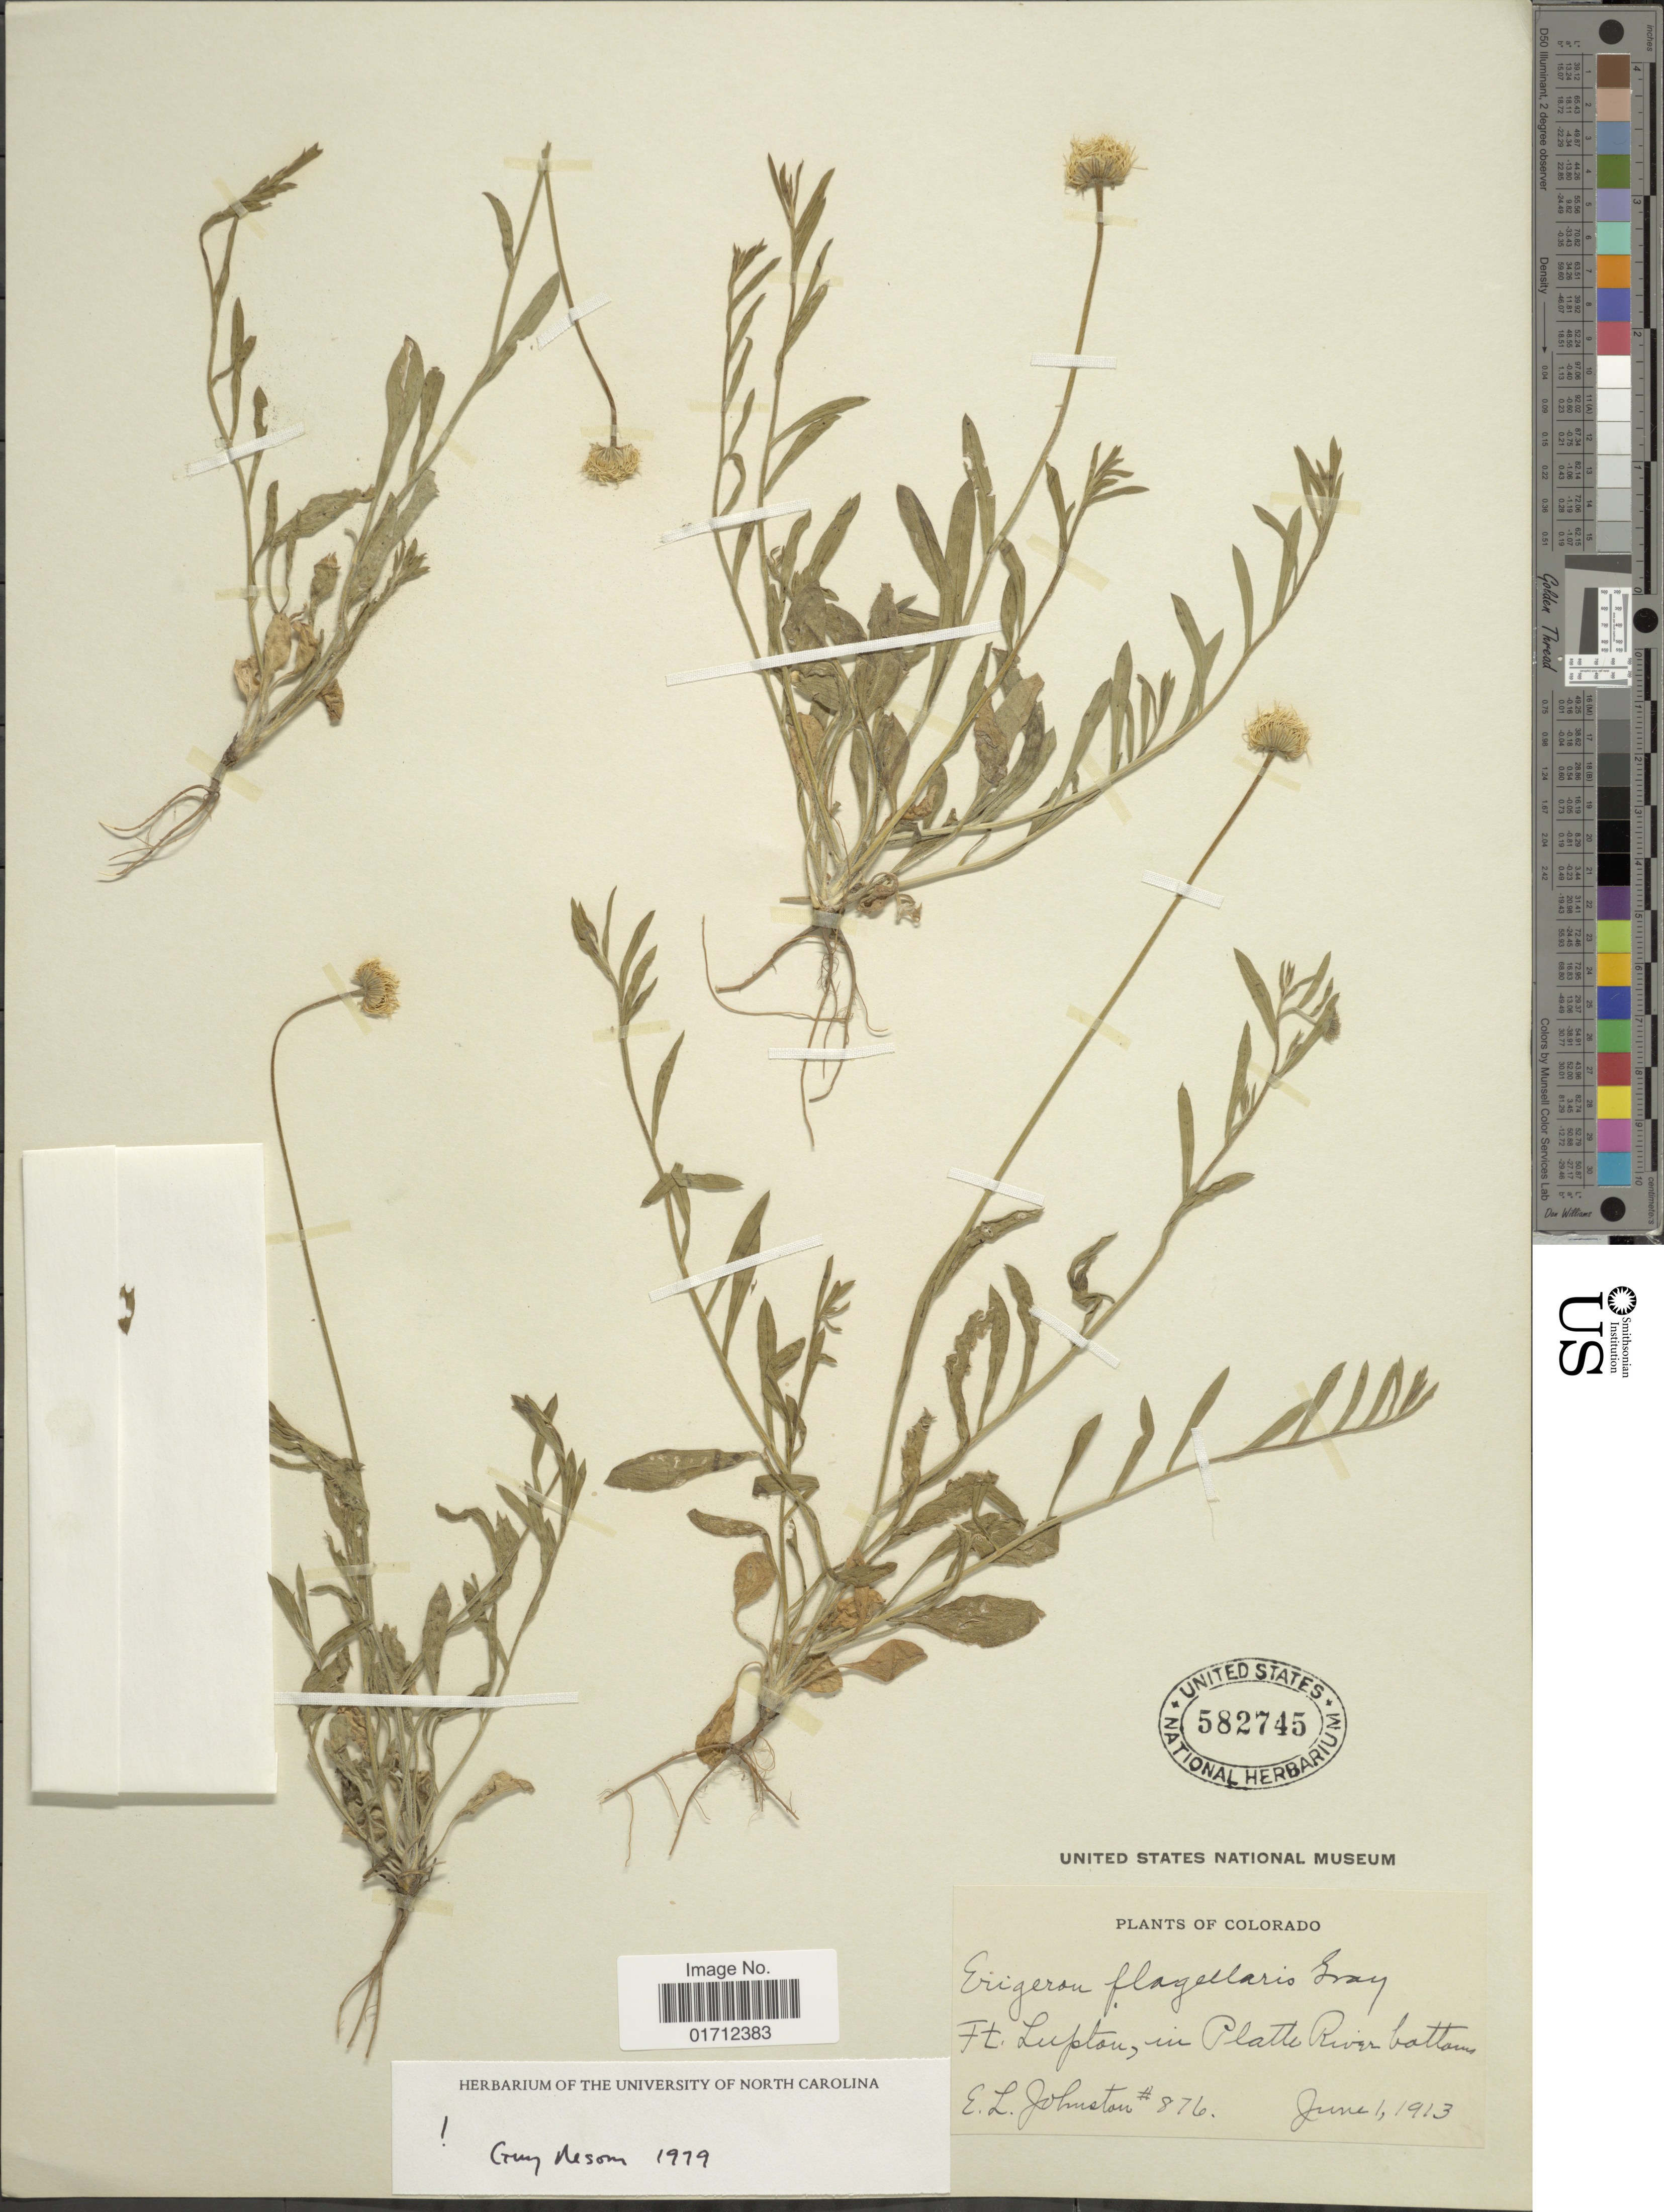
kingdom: Plantae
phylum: Tracheophyta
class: Magnoliopsida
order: Asterales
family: Asteraceae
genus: Erigeron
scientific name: Erigeron flagellaris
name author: A. Gray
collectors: E. L. Johnston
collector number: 876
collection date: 1913-06-01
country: United States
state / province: Colorado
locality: Ft. Lupton, in Platte River Bottoms.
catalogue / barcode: US 582745